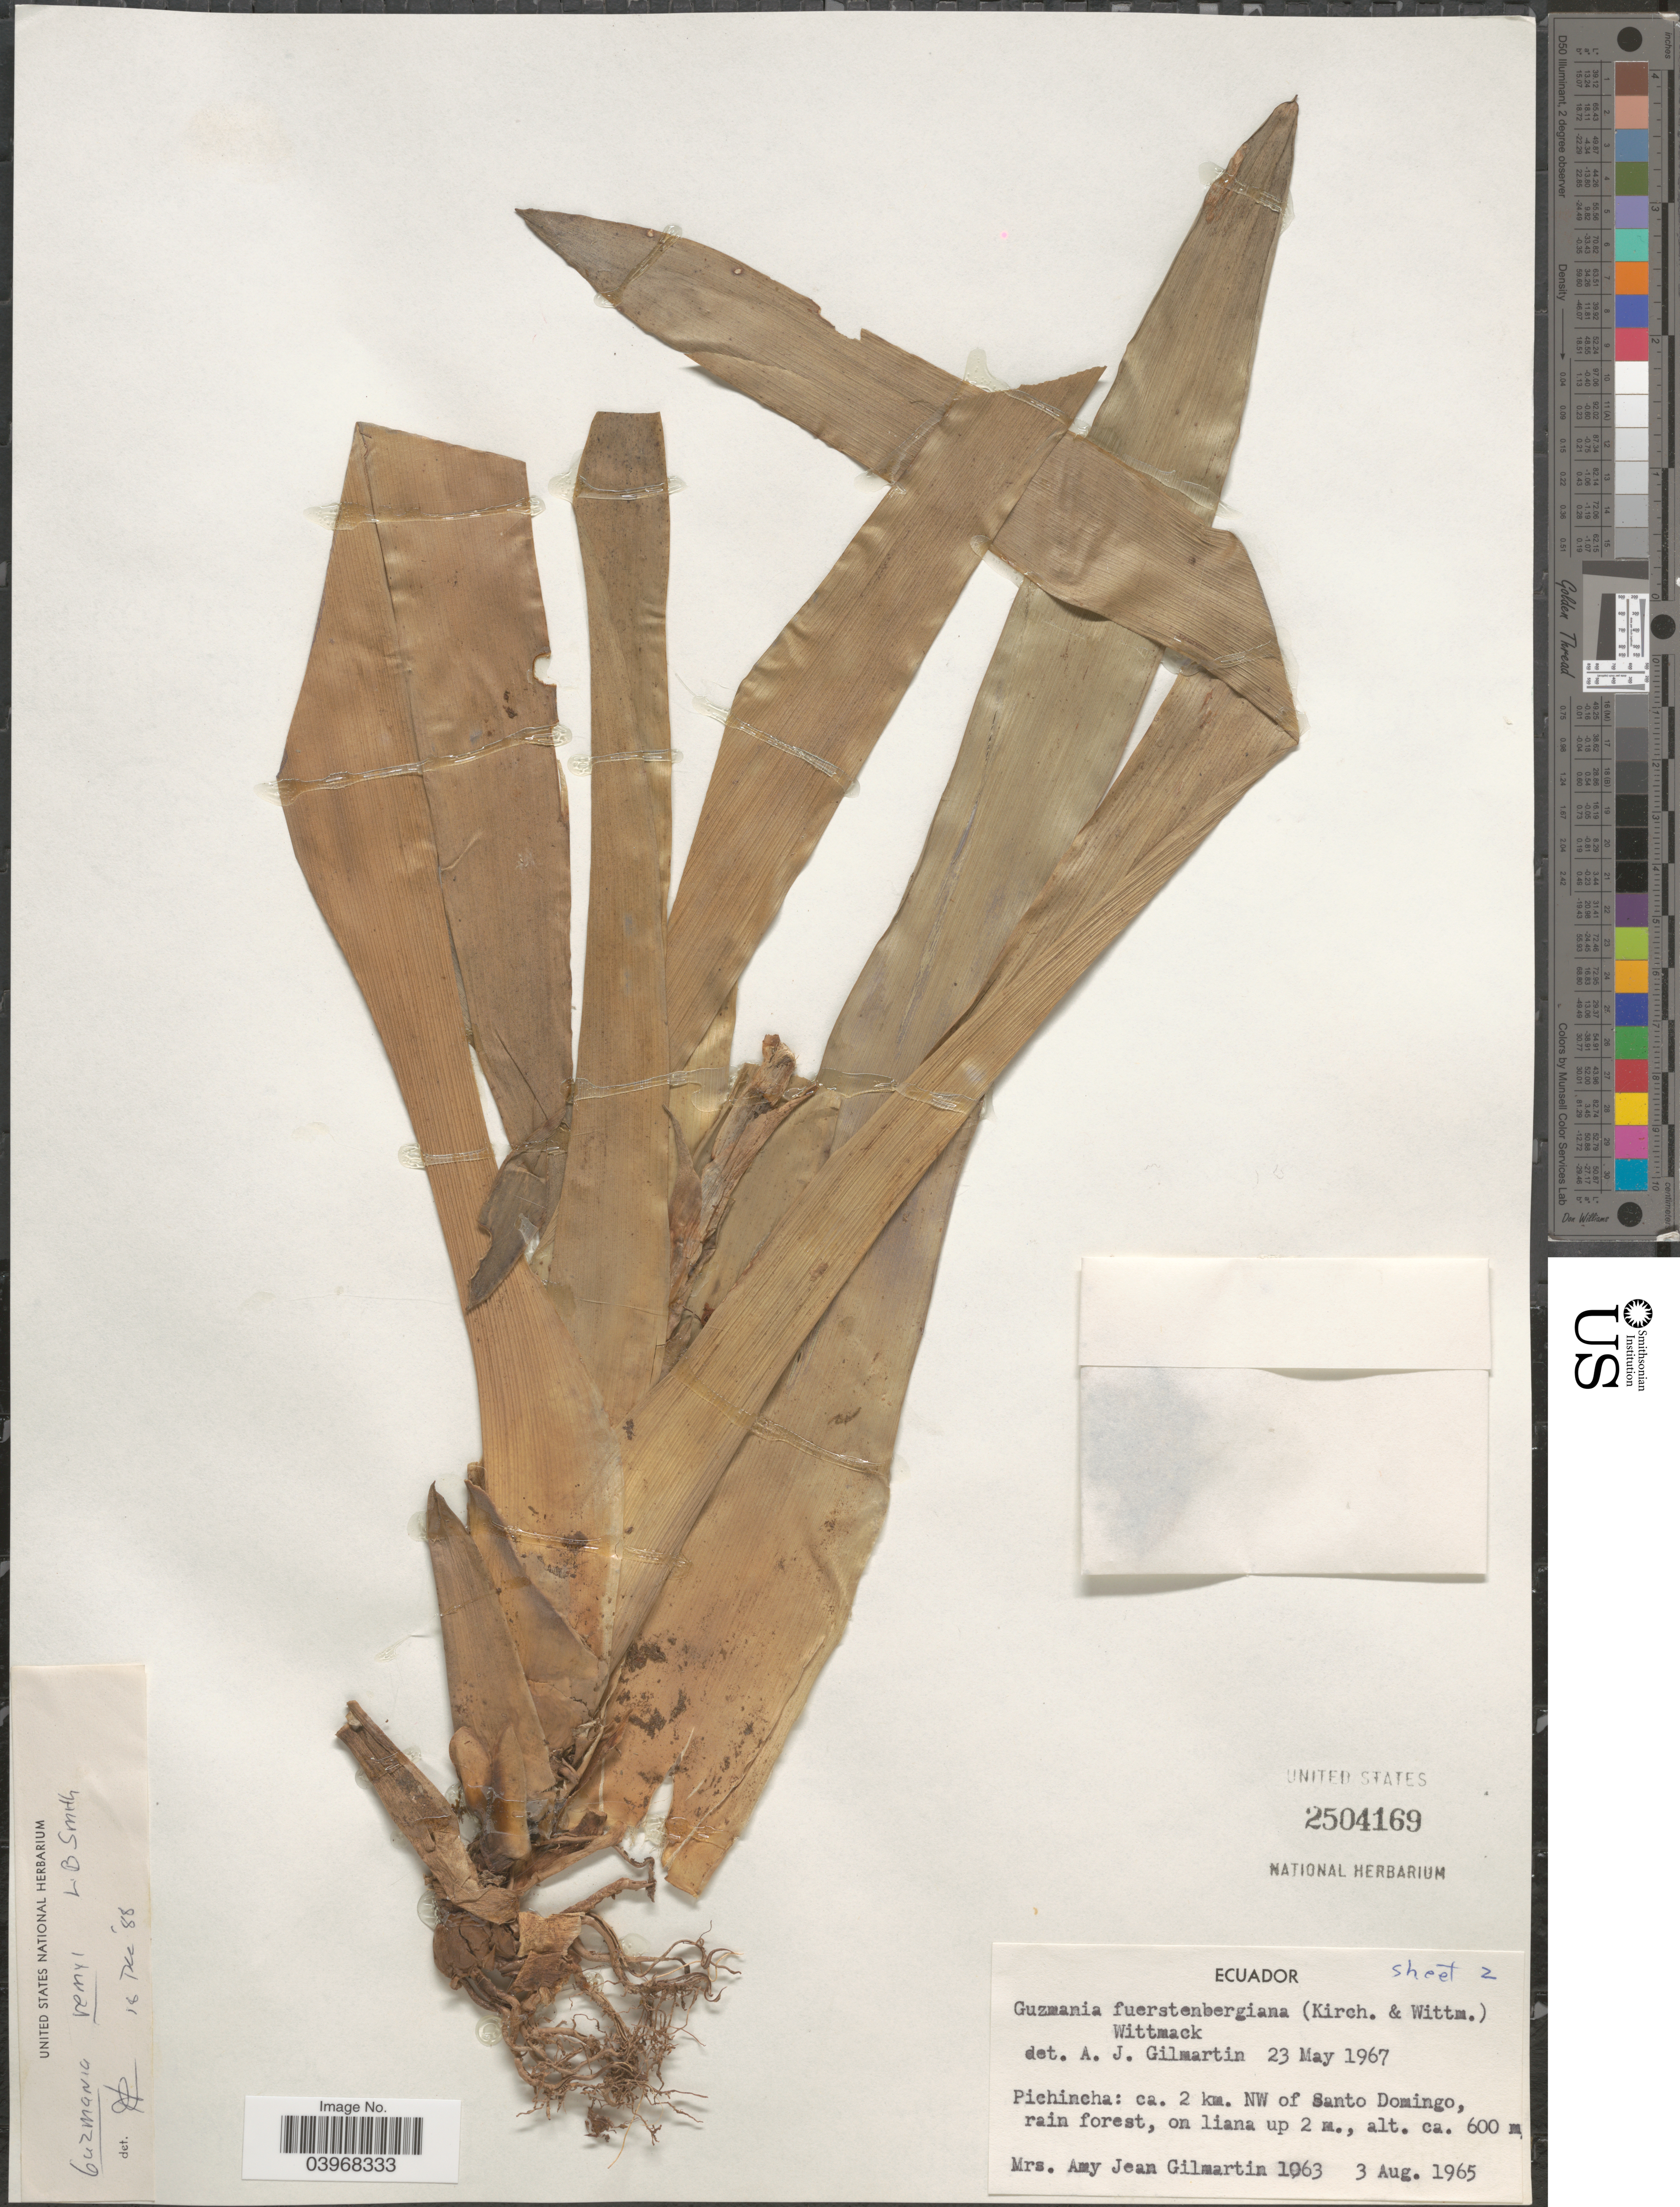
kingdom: Plantae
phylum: Tracheophyta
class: Liliopsida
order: Poales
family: Bromeliaceae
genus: Guzmania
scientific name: Guzmania fuerstenbergiana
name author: Wittm.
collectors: A. J. Gilmartin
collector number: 1063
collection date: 1965-08-03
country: Ecuador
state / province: Pichincha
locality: Ca. 2 km. NW of Santo Domingo, rain forest.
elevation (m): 600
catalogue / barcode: US 2504169